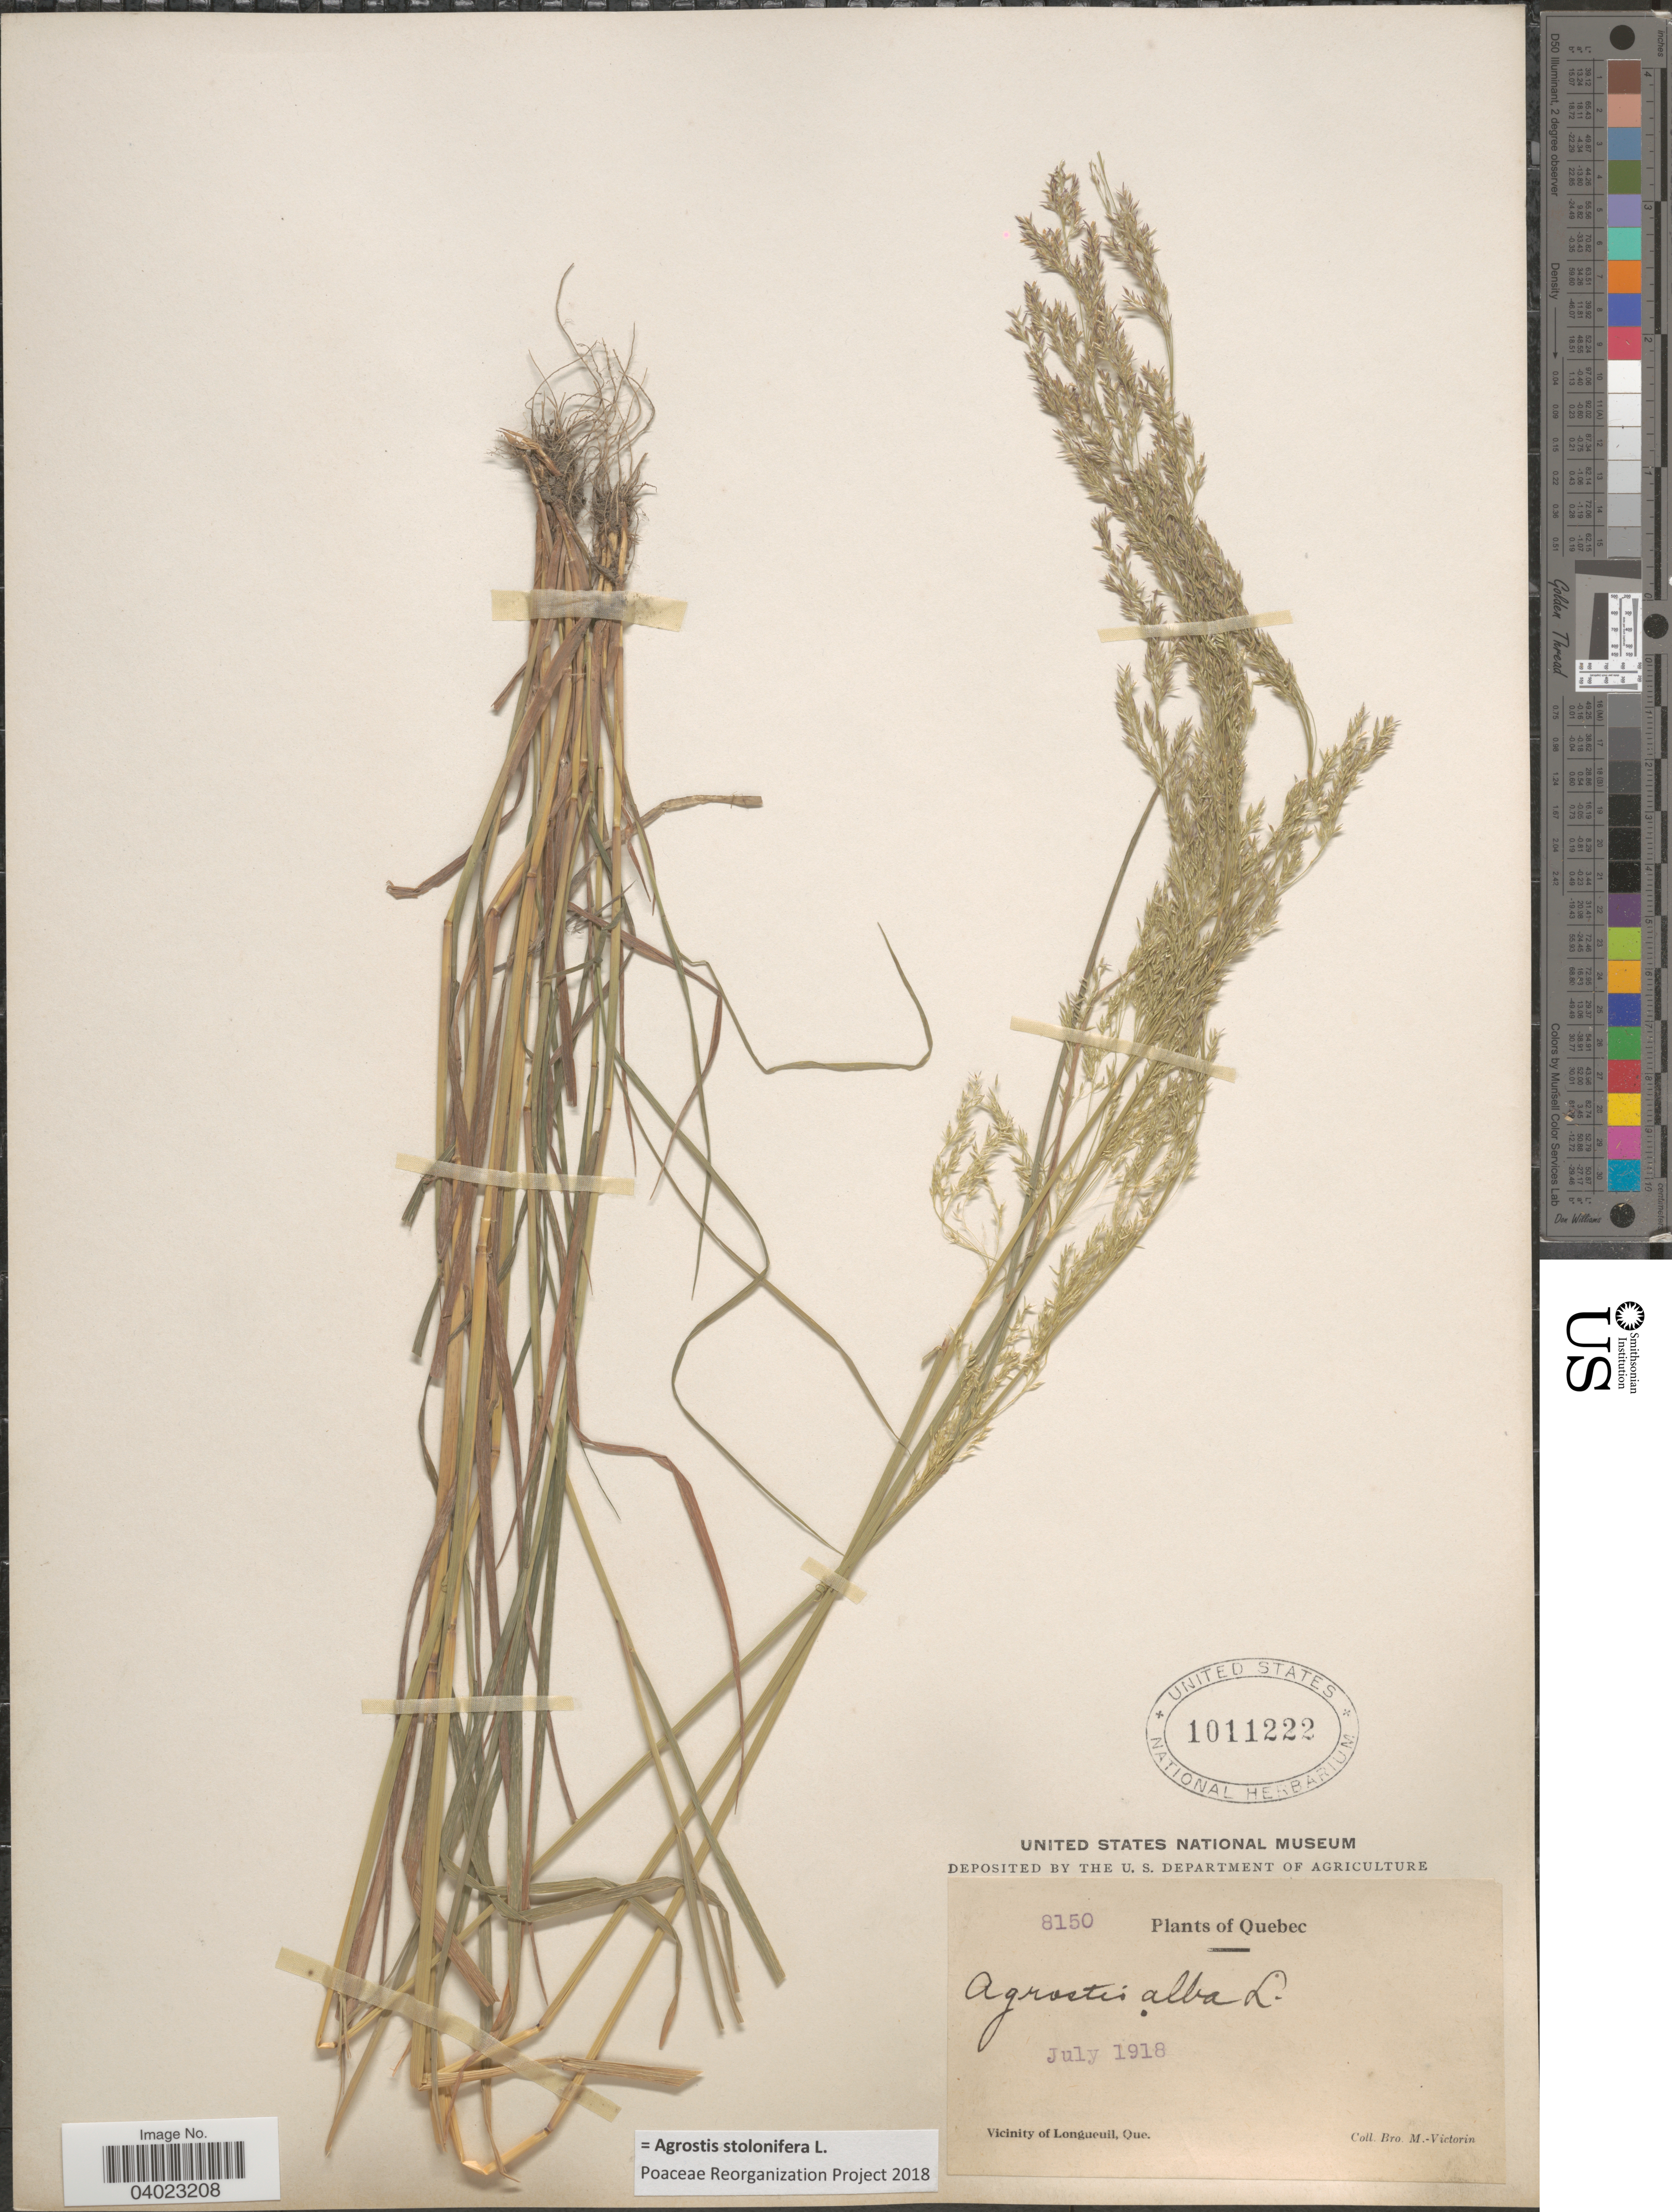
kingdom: Plantae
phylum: Tracheophyta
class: Liliopsida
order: Poales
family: Poaceae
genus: Agrostis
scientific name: Agrostis stolonifera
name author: L.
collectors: Fr. Marie-Victorin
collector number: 8150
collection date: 1918-07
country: Canada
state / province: Quebec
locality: Vicinity of Longueuil.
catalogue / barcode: US 1011222